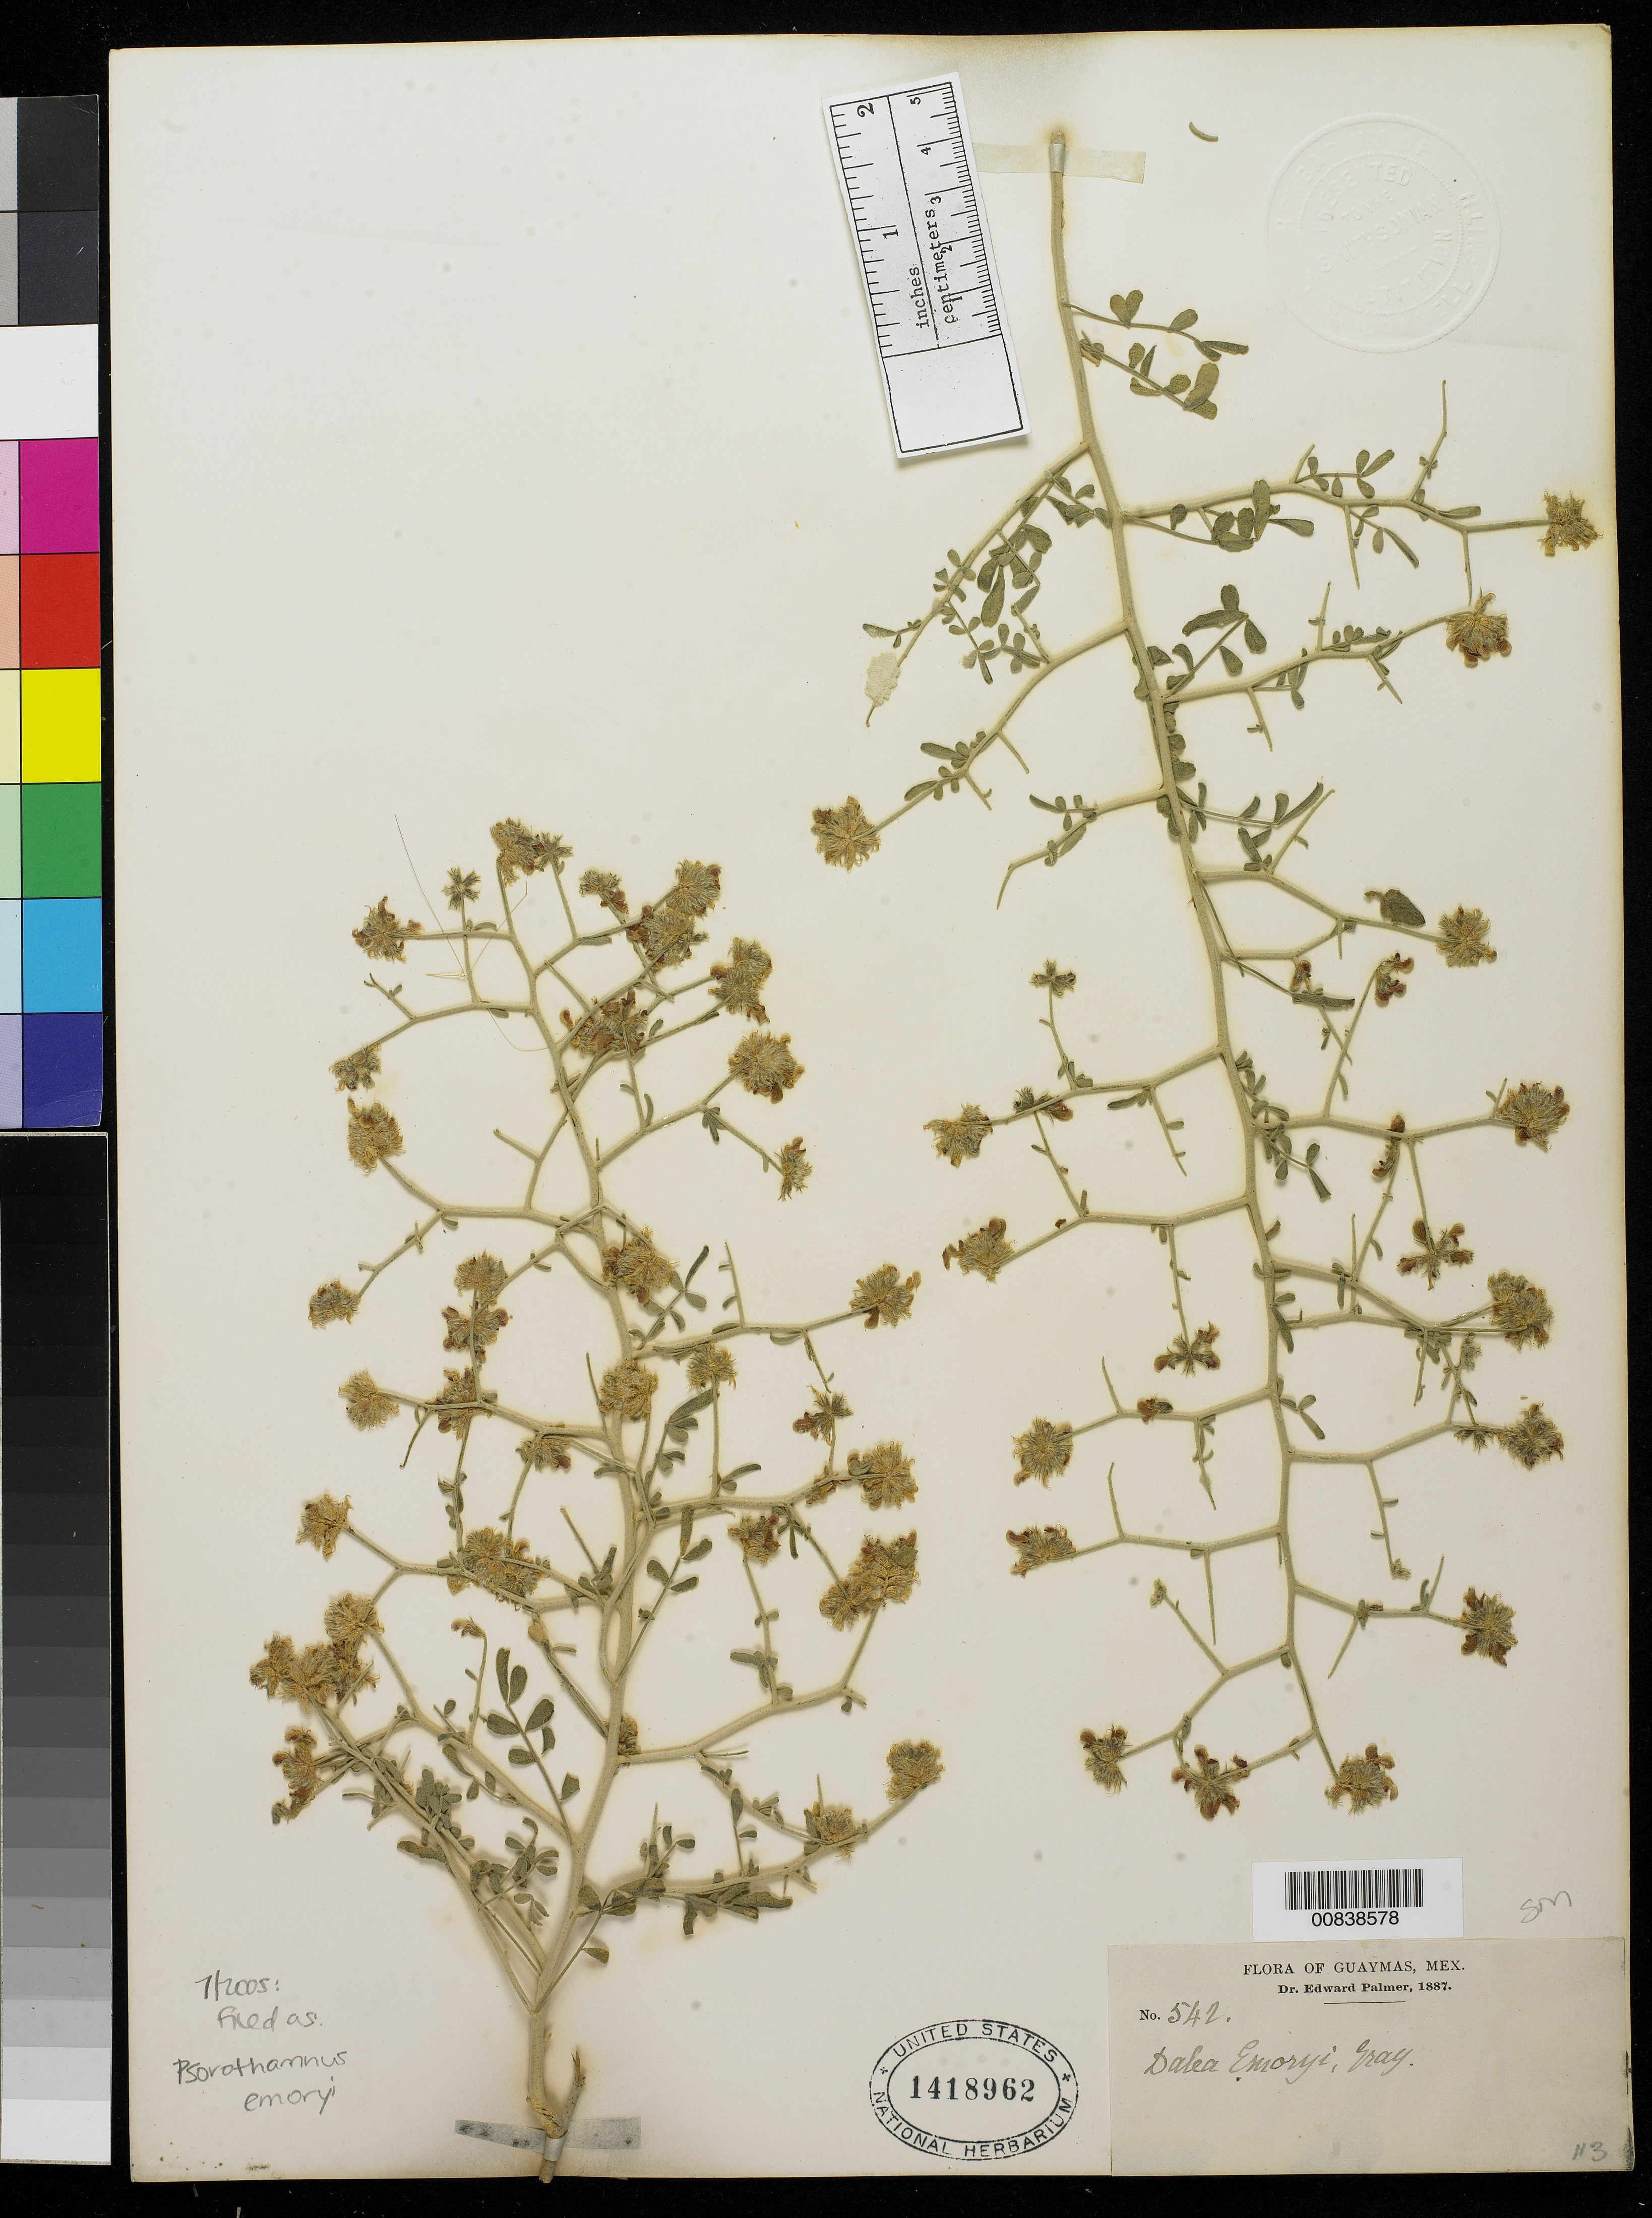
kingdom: Plantae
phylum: Tracheophyta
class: Magnoliopsida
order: Fabales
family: Fabaceae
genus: Psorothamnus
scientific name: Psorothamnus emoryi var. emoryi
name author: (A. Gray) Rydb.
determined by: Strong, M. T., (US), Smithsonian Institution - National Museum of Natural History (UNITED STATES)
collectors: E. Palmer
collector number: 542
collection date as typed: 1887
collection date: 1887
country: Mexico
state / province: Sonora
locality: Guaymas, Sonora.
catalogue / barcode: US 1418962